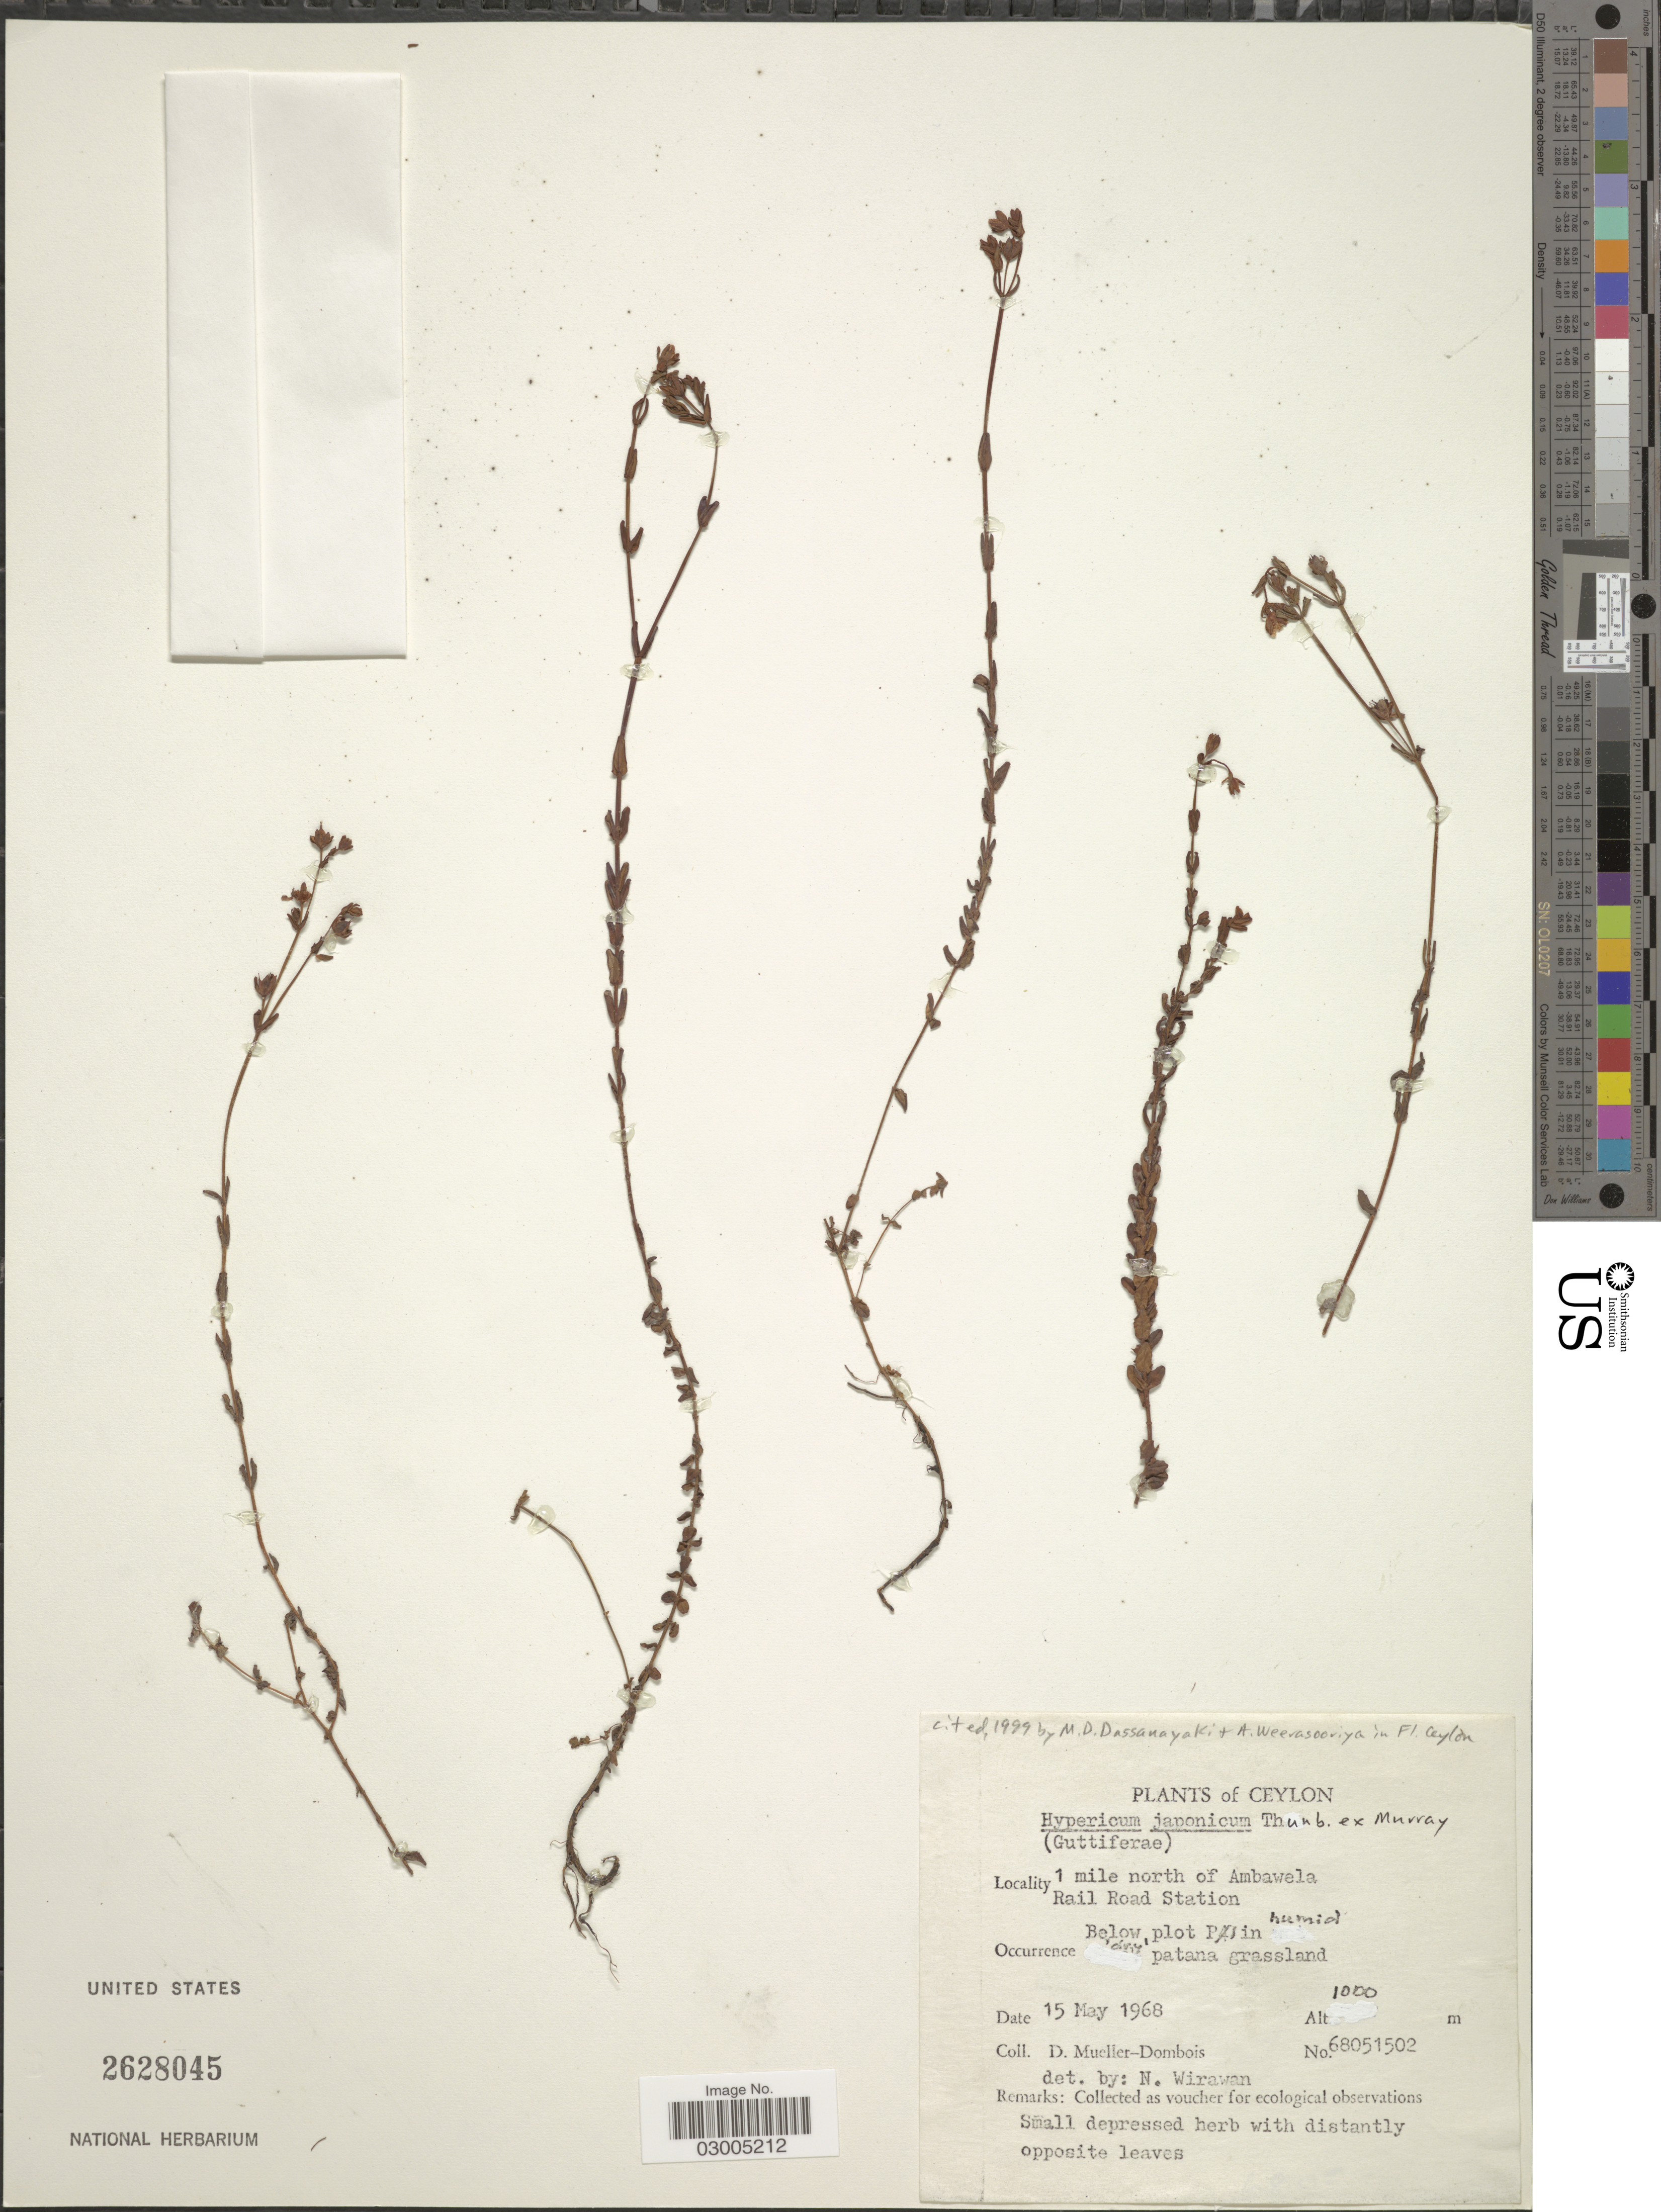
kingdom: Plantae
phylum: Tracheophyta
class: Magnoliopsida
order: Malpighiales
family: Hypericaceae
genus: Hypericum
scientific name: Hypericum japonicum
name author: Thunb.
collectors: D. Mueller-Dombois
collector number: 68051502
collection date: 1968-05-15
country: Sri Lanka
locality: Ceylon. 1 mile north of Ambawela Rail Road Station. Below plot P3 [interpreted] in humid dry patana grassland.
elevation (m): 1000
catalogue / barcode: US 2628045